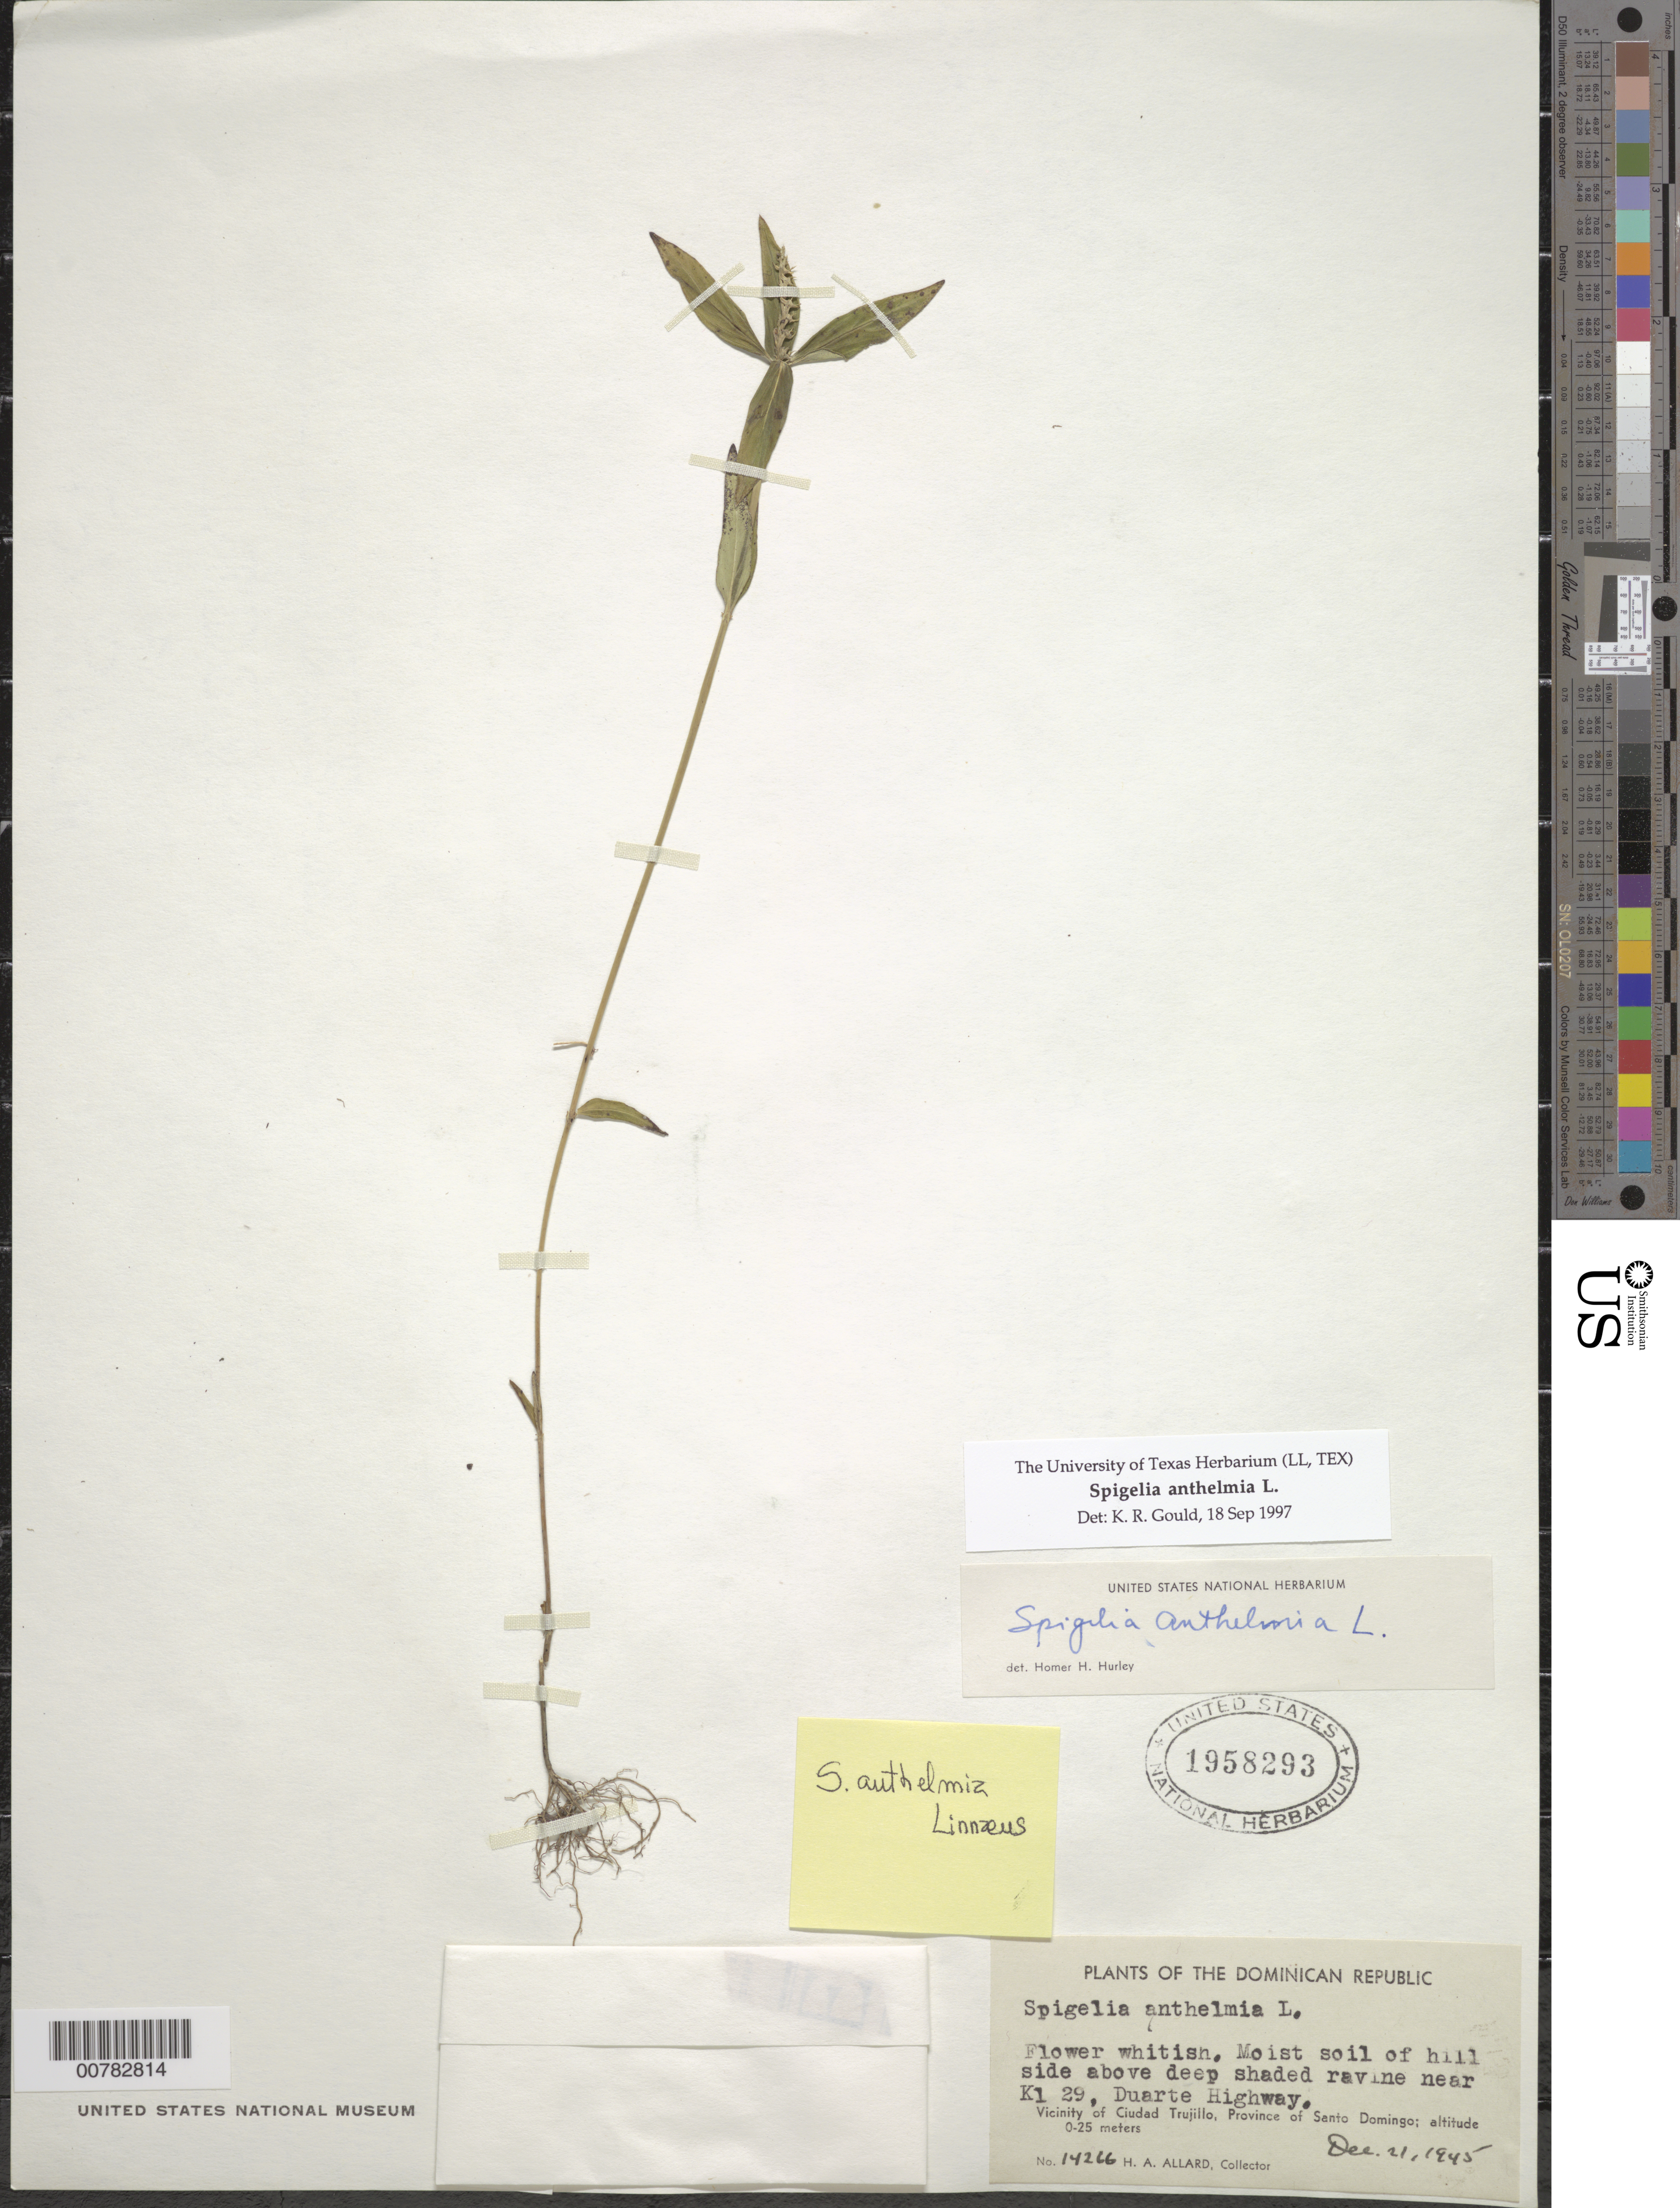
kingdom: Plantae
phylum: Tracheophyta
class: Magnoliopsida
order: Gentianales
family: Loganiaceae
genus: Spigelia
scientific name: Spigelia anthelmia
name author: L.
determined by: Gould, K. R.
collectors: H. A. Allard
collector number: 14266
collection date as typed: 21 Dec 1945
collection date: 1945-12-21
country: Dominican Republic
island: Hispaniola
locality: Province of Santo Domingo, vicinity of Ciudad Trujillo, ravine near K 1 29, Duarte Highway.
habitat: Moist soil of hillside above deep shaded ravine.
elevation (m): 0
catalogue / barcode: US 1958293